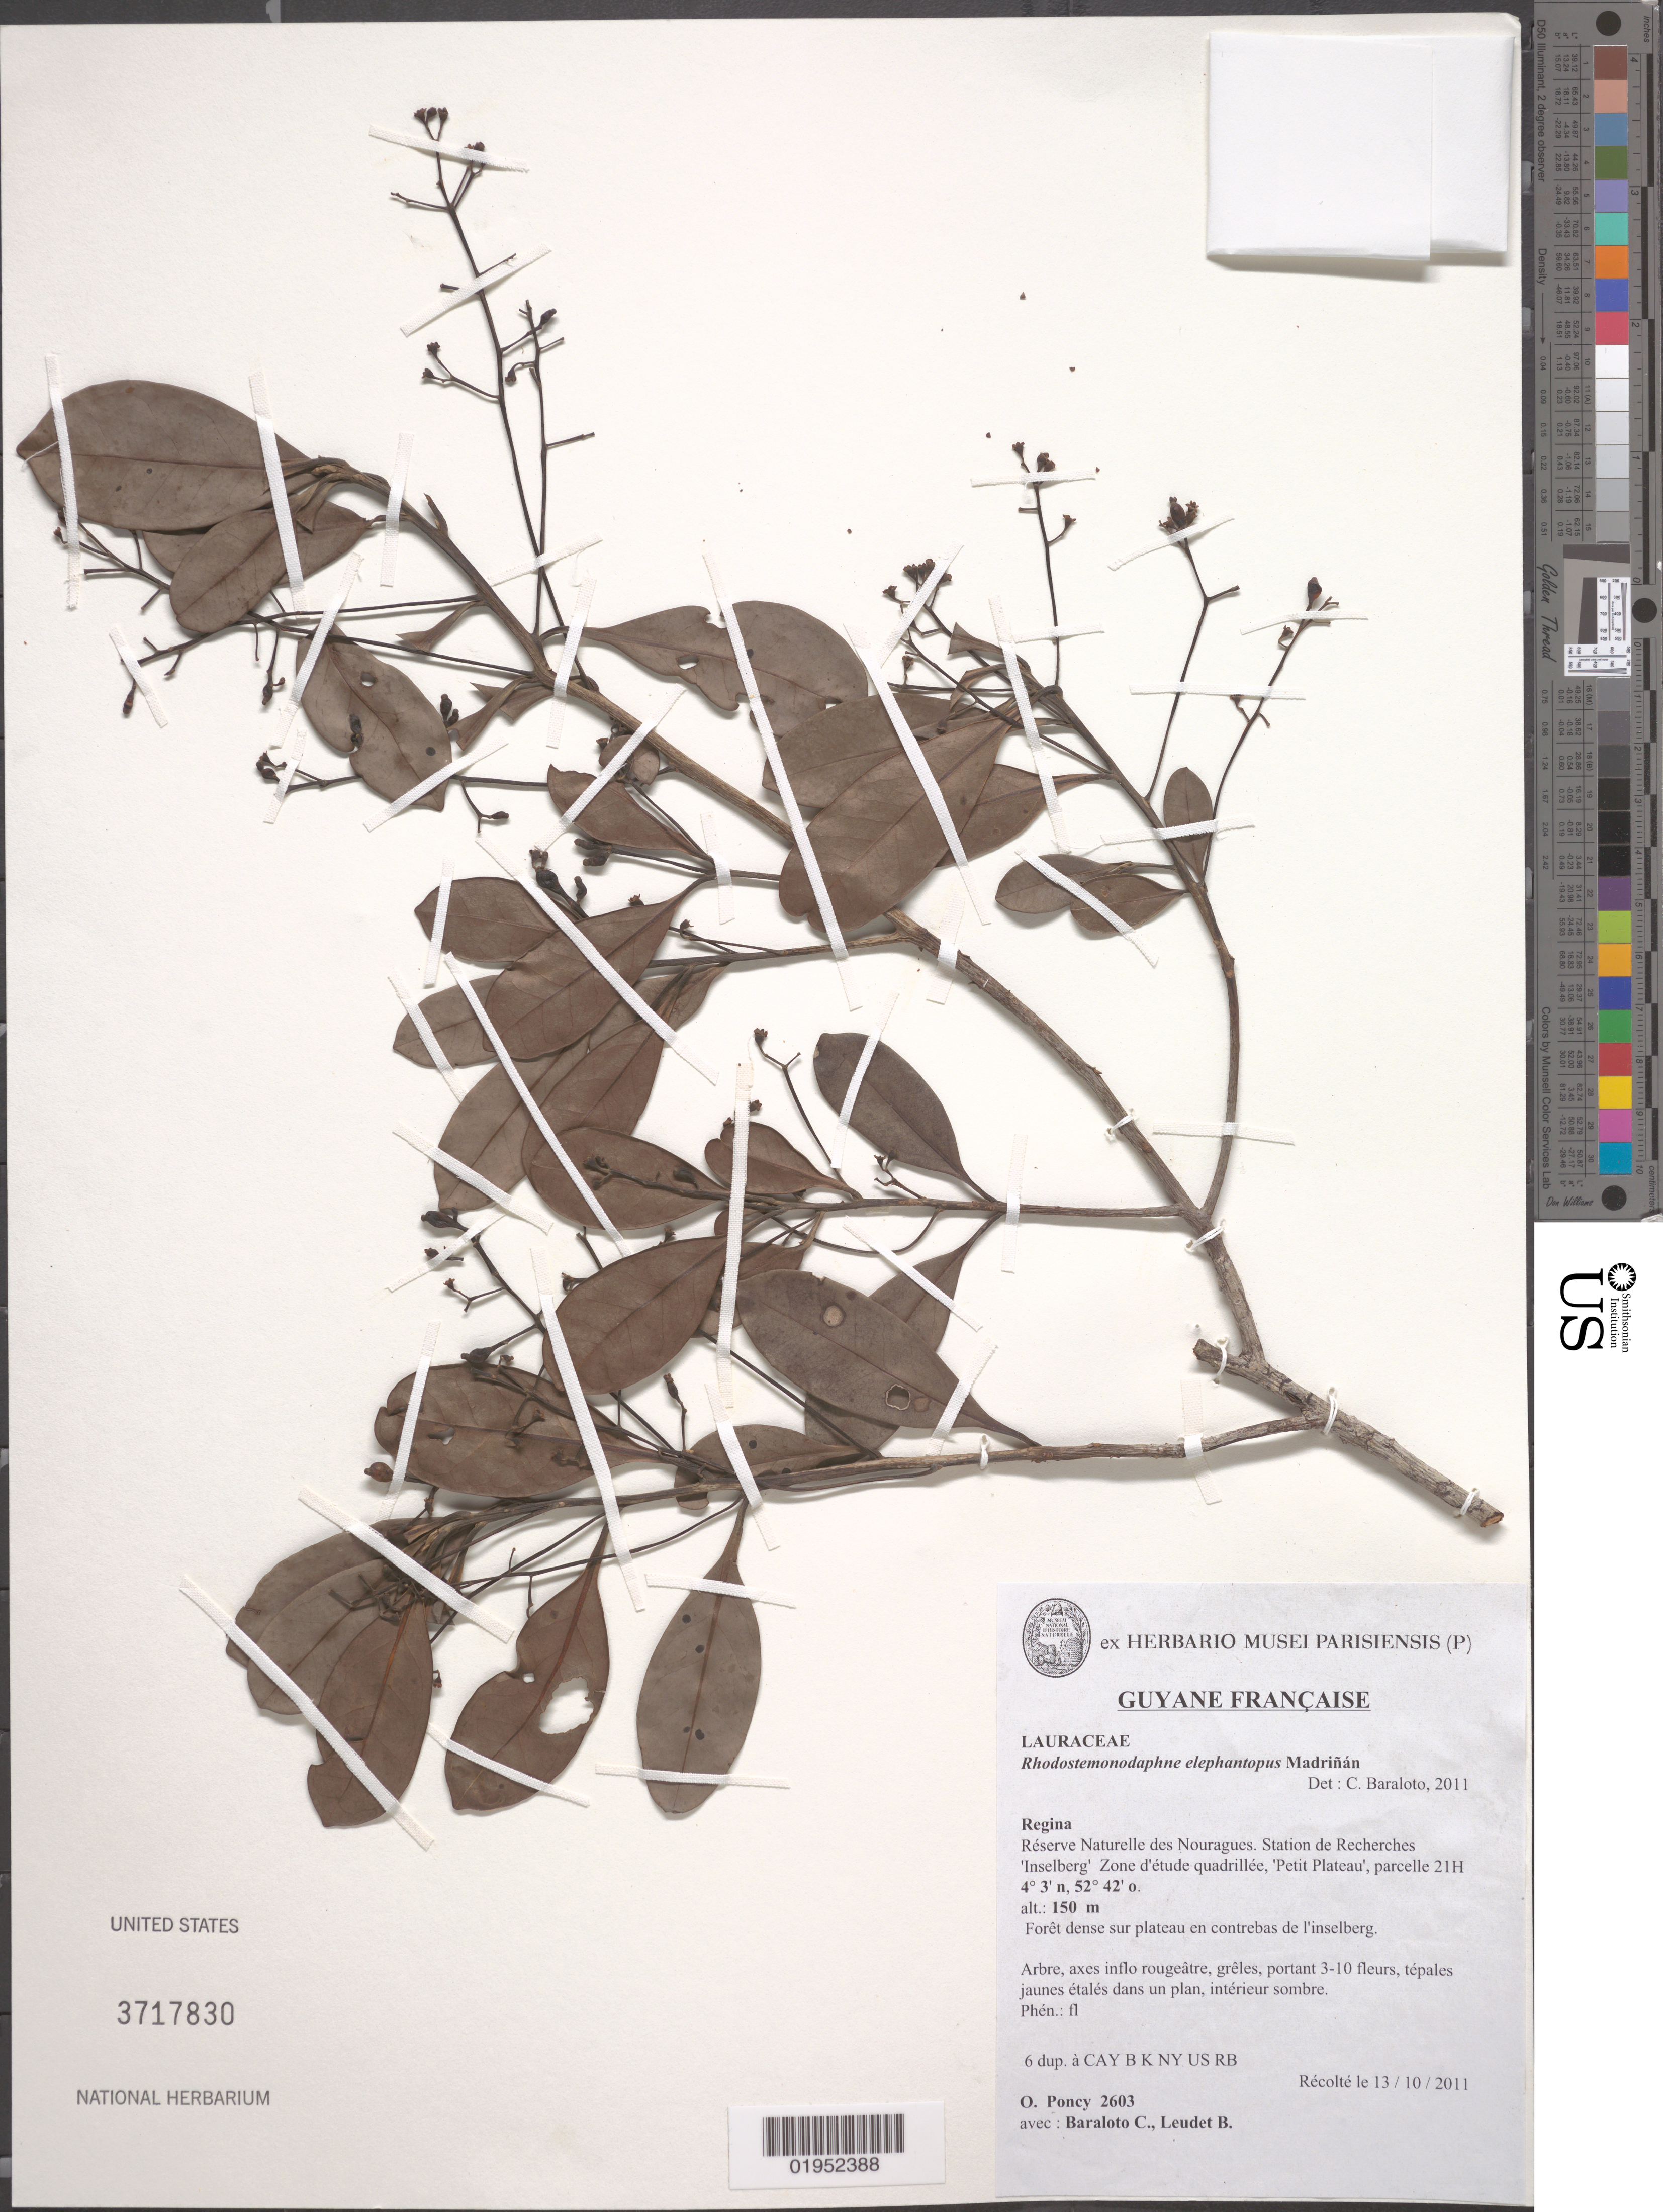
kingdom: Plantae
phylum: Tracheophyta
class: Magnoliopsida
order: Laurales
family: Lauraceae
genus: Rhodostemonodaphne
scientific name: Rhodostemonodaphne elephantopus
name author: Madriñán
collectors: O. Poncy, C. Baraloto & B. Leudet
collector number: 2603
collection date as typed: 13 Oct 2011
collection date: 2011-10-13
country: French Guiana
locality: Regina: Reserve Naturelle des Nouragues. Sttion de Recherches "Inselberg" Zone d'etude quadrillee, "Petit Plateau", parcelle 21H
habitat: Foret dense sur plateau en contrebas de l'inselberg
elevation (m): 150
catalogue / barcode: US 3717830